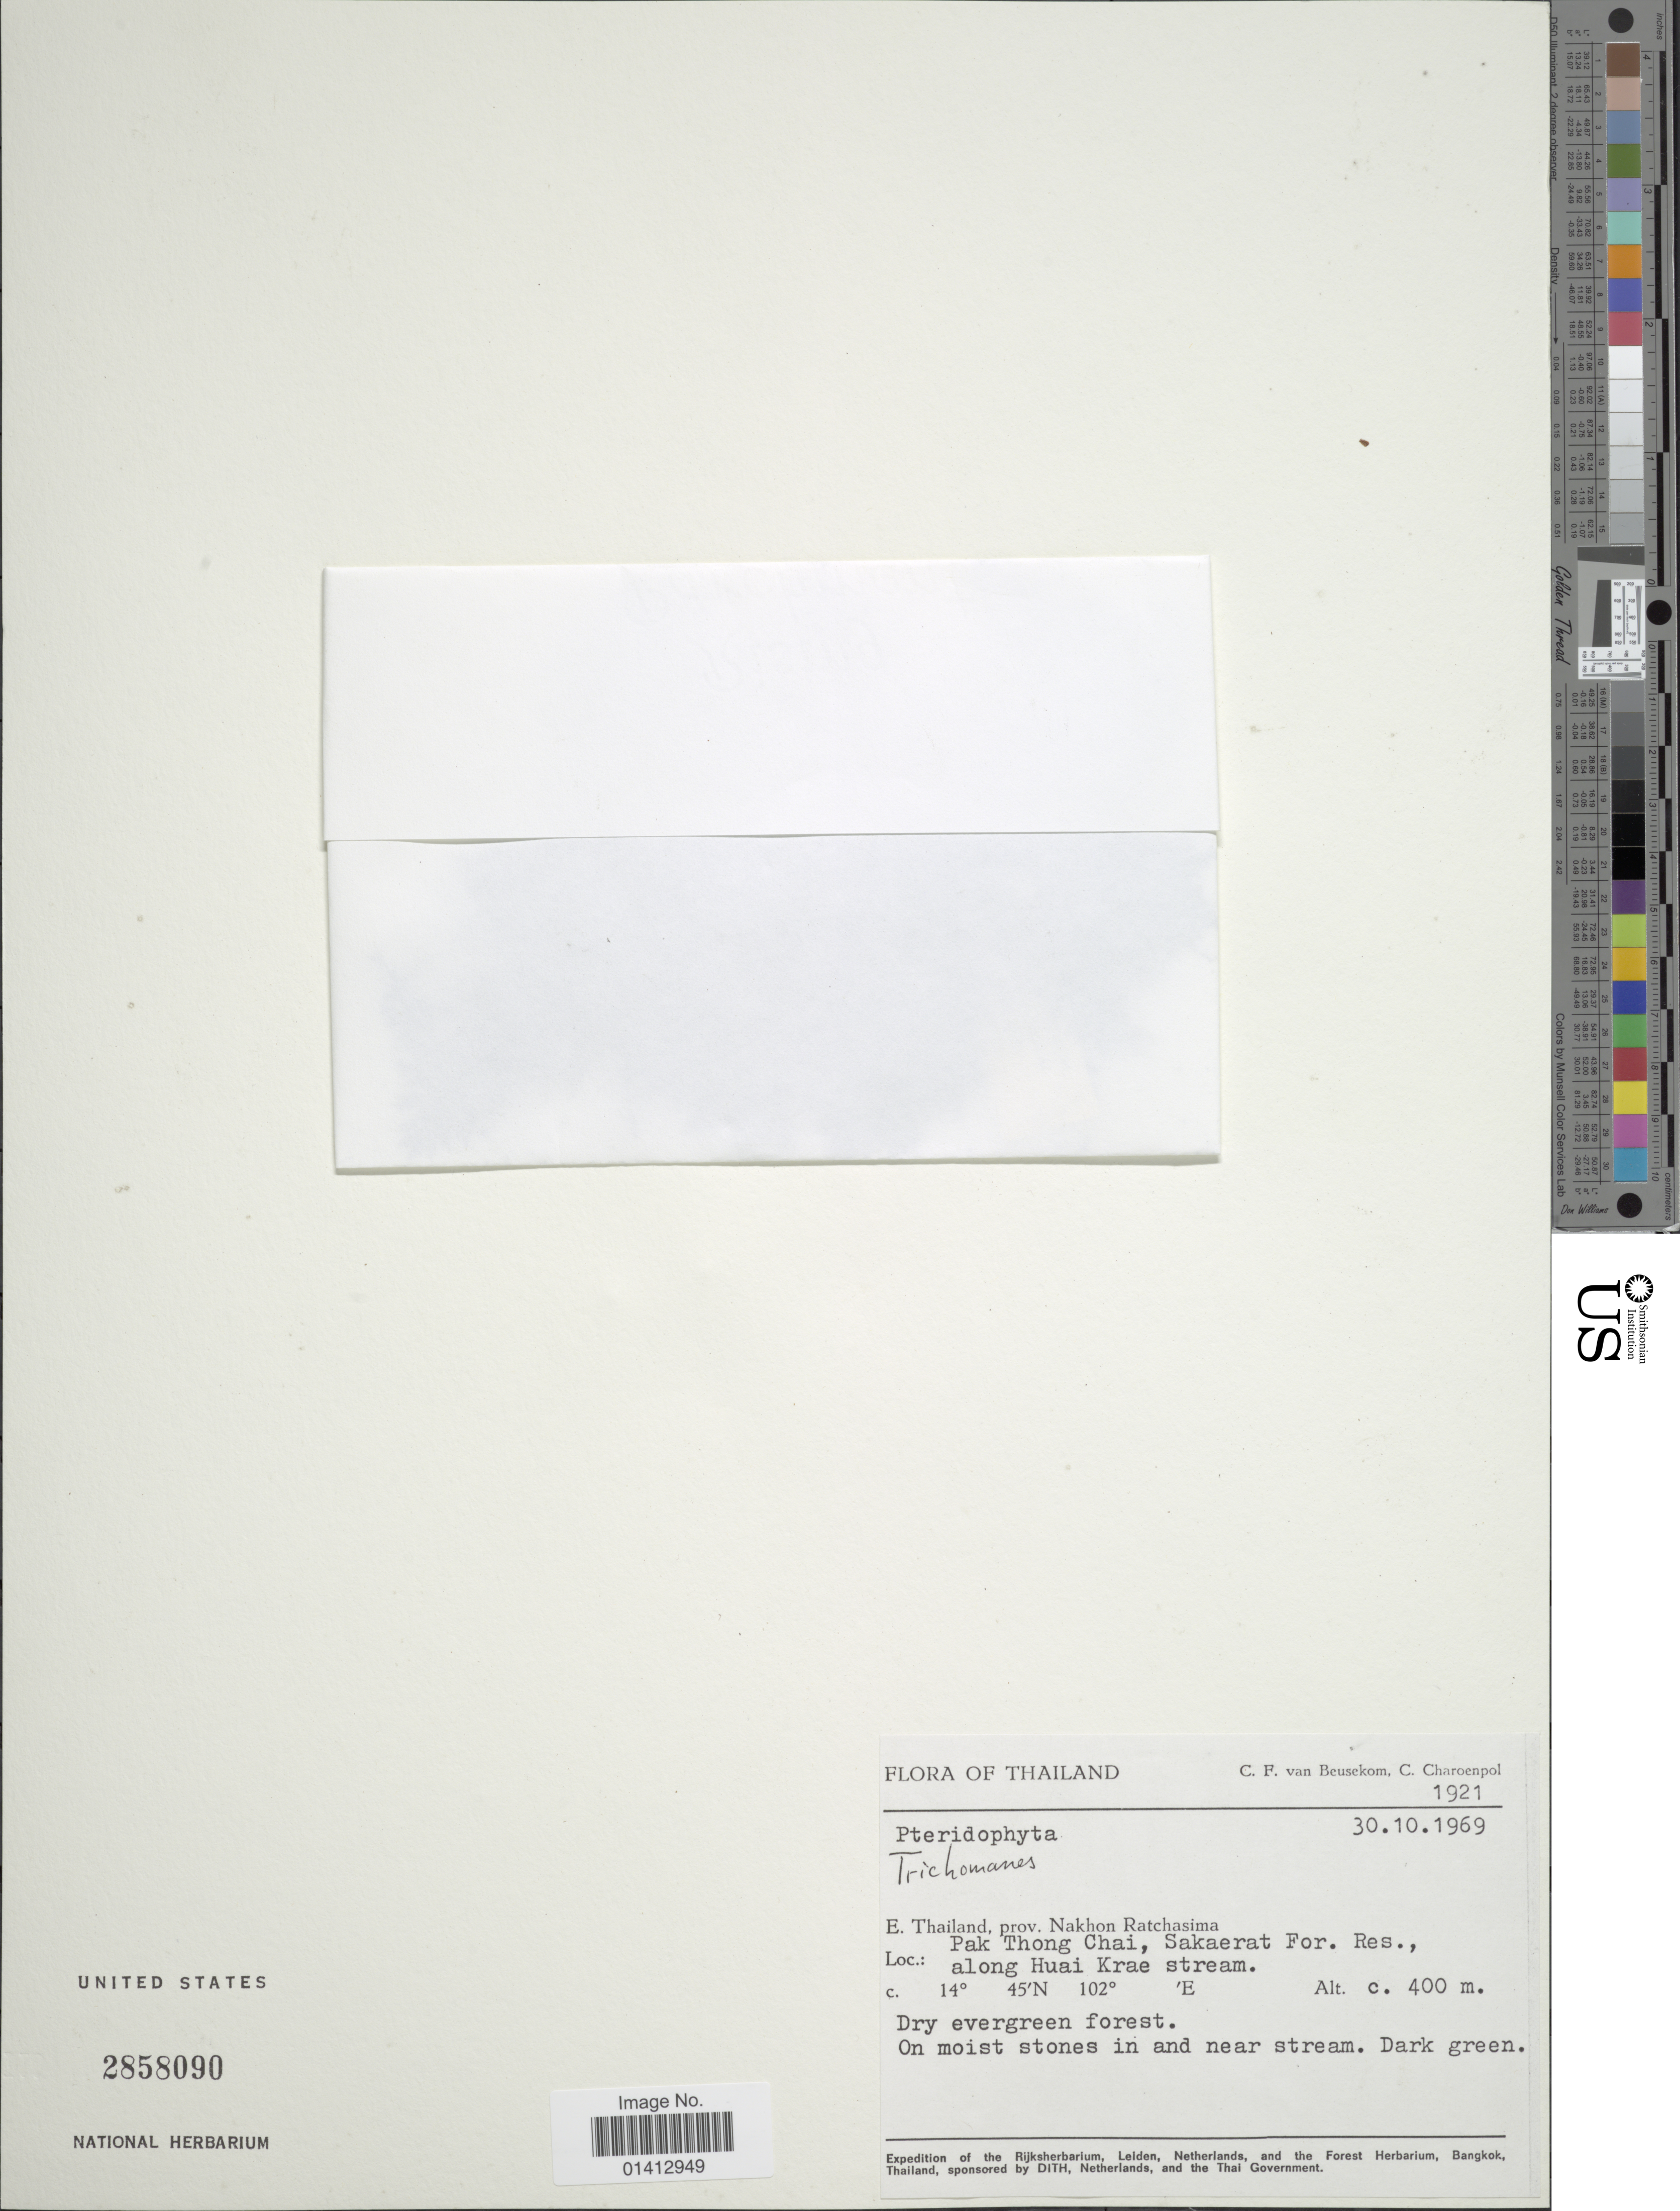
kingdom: Plantae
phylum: Tracheophyta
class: Polypodiopsida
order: Hymenophyllales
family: Hymenophyllaceae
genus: Crepidomanes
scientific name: Crepidomanes sp.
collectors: C. F. Beusekom & C. Charoenphol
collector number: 1921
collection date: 1969-10-30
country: Thailand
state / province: Nakhon Ratchasima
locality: E Thailand, Pak Thong Chai, Sakaerat For. Res., along Huai Krae stream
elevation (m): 400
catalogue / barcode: US 2858090